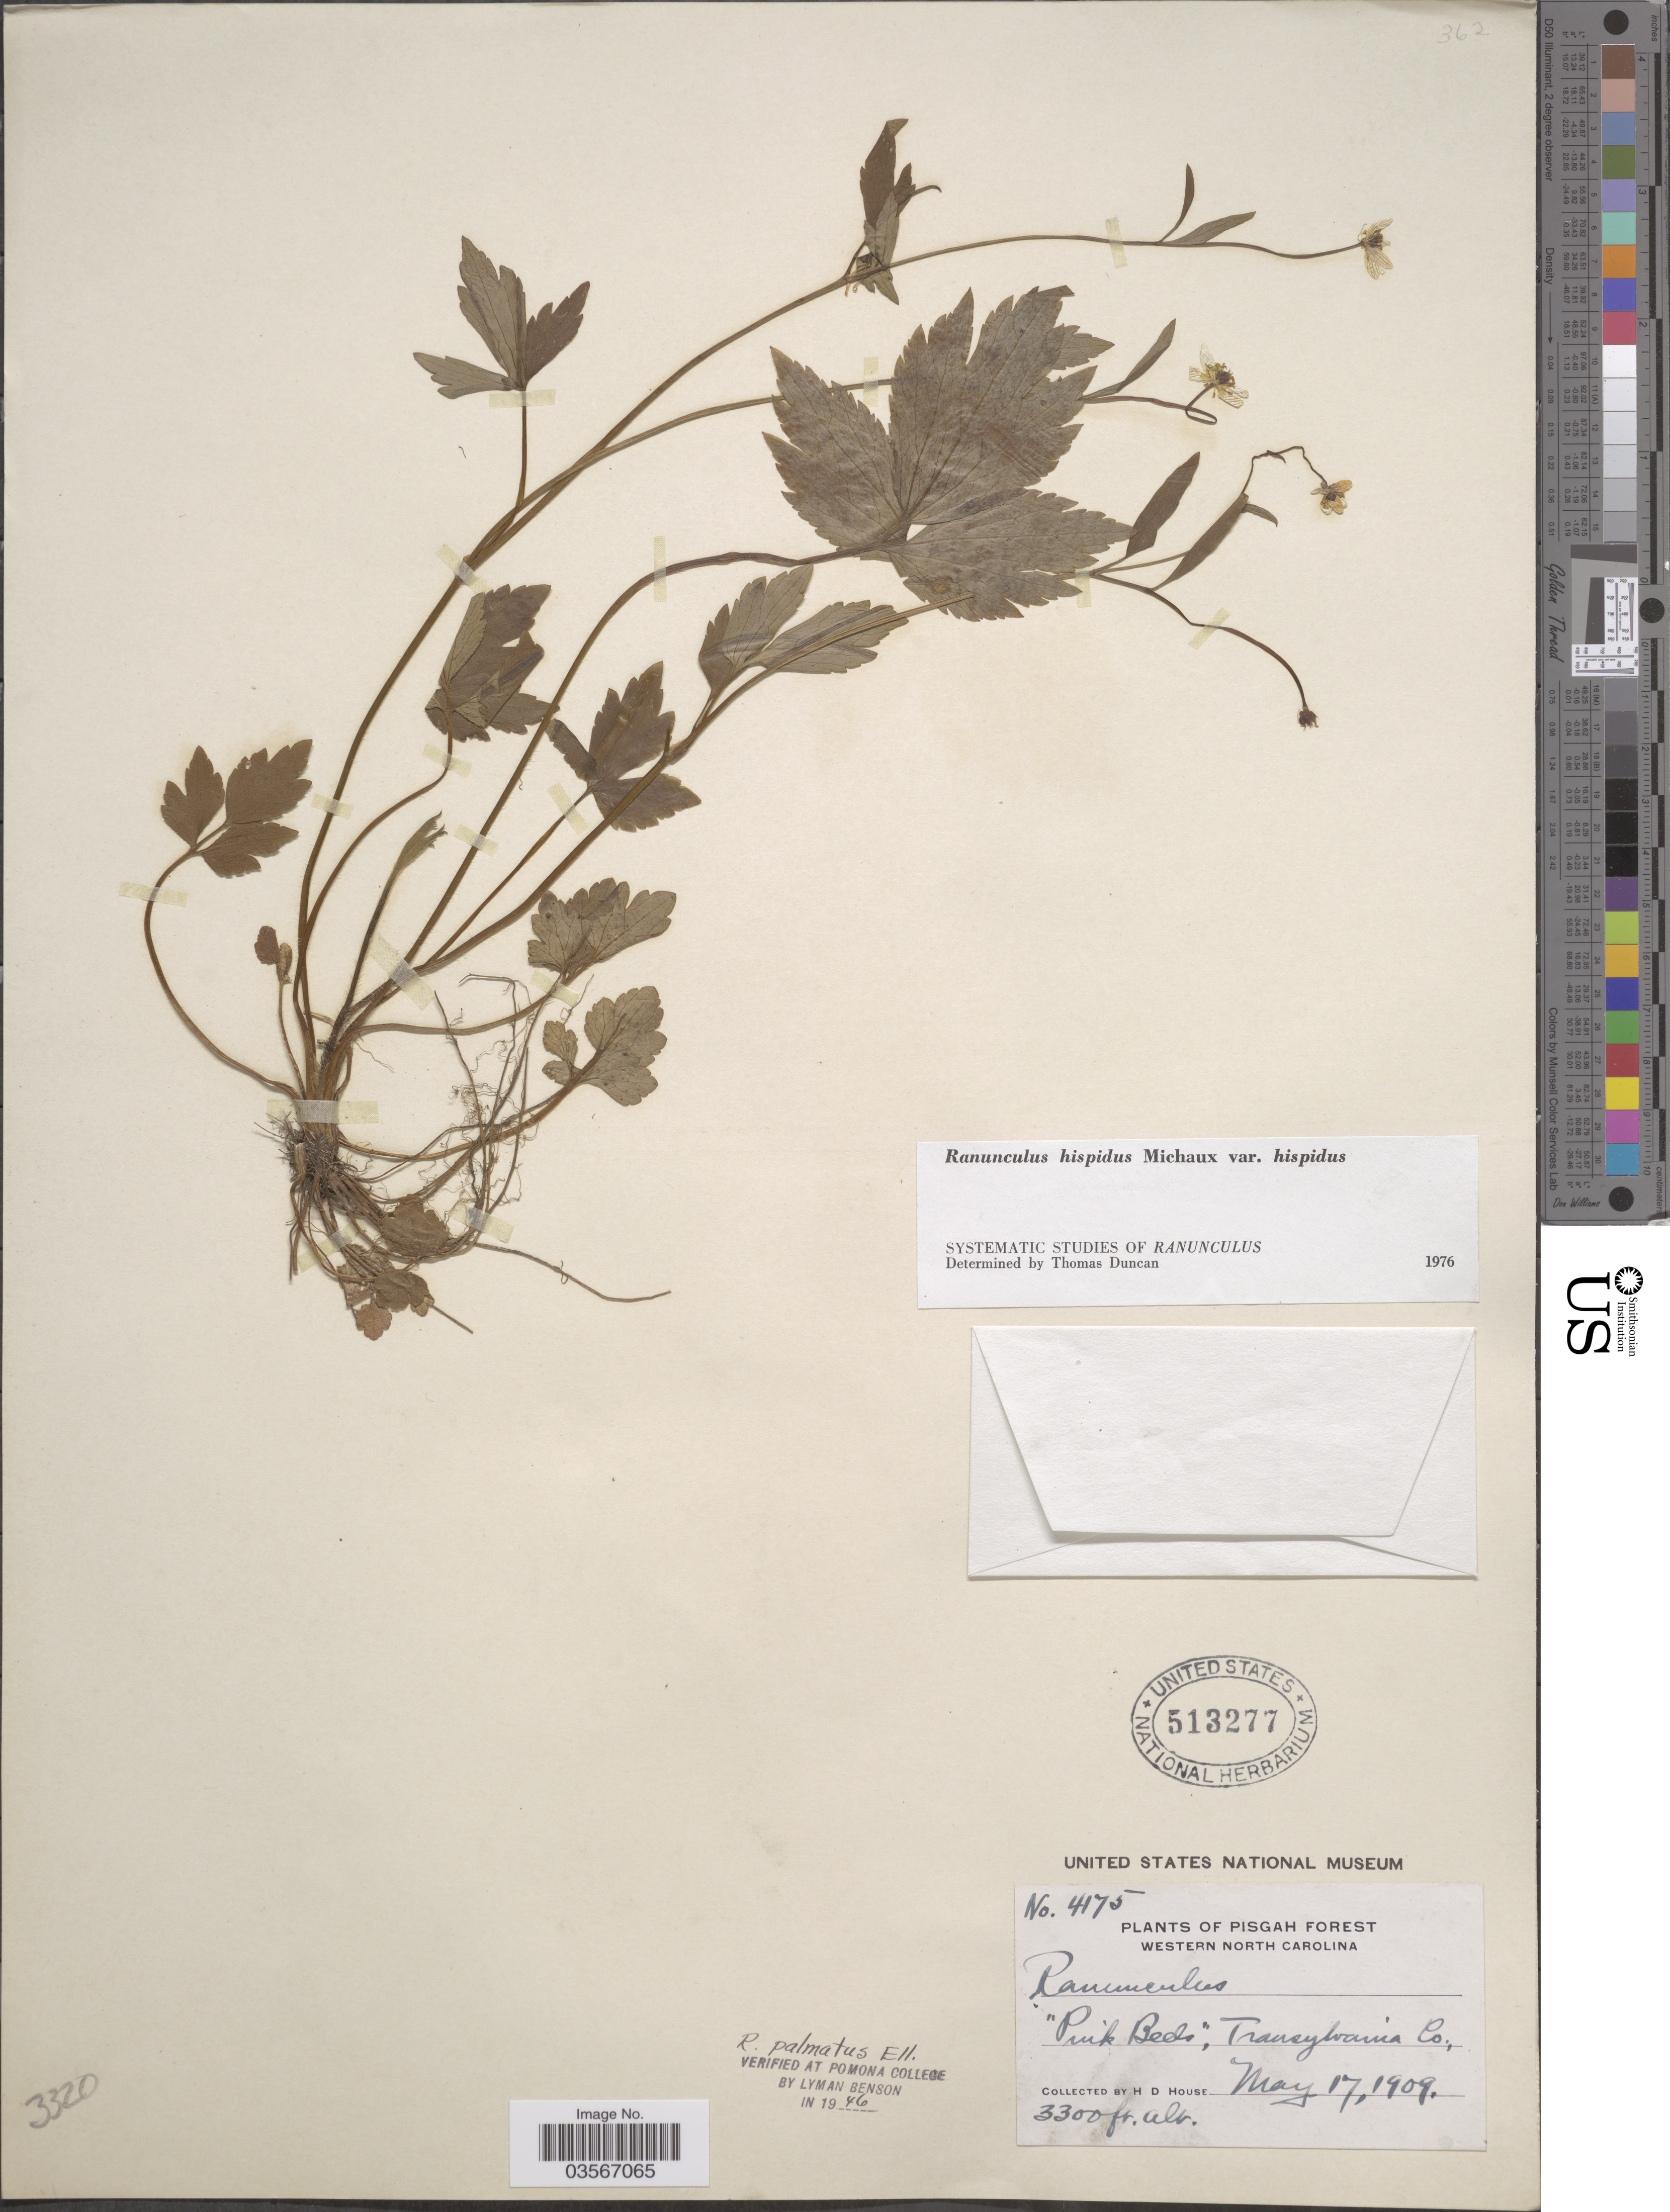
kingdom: Plantae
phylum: Tracheophyta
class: Magnoliopsida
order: Ranunculales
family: Ranunculaceae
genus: Ranunculus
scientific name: Ranunculus hispidus var. hispidus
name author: Michx.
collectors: H. D. House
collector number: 4175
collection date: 1909-05-17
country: United States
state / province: North Carolina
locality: Pisgah Forest, Western North Carolina. Transylvania Co.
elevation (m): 1006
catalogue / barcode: US 513277